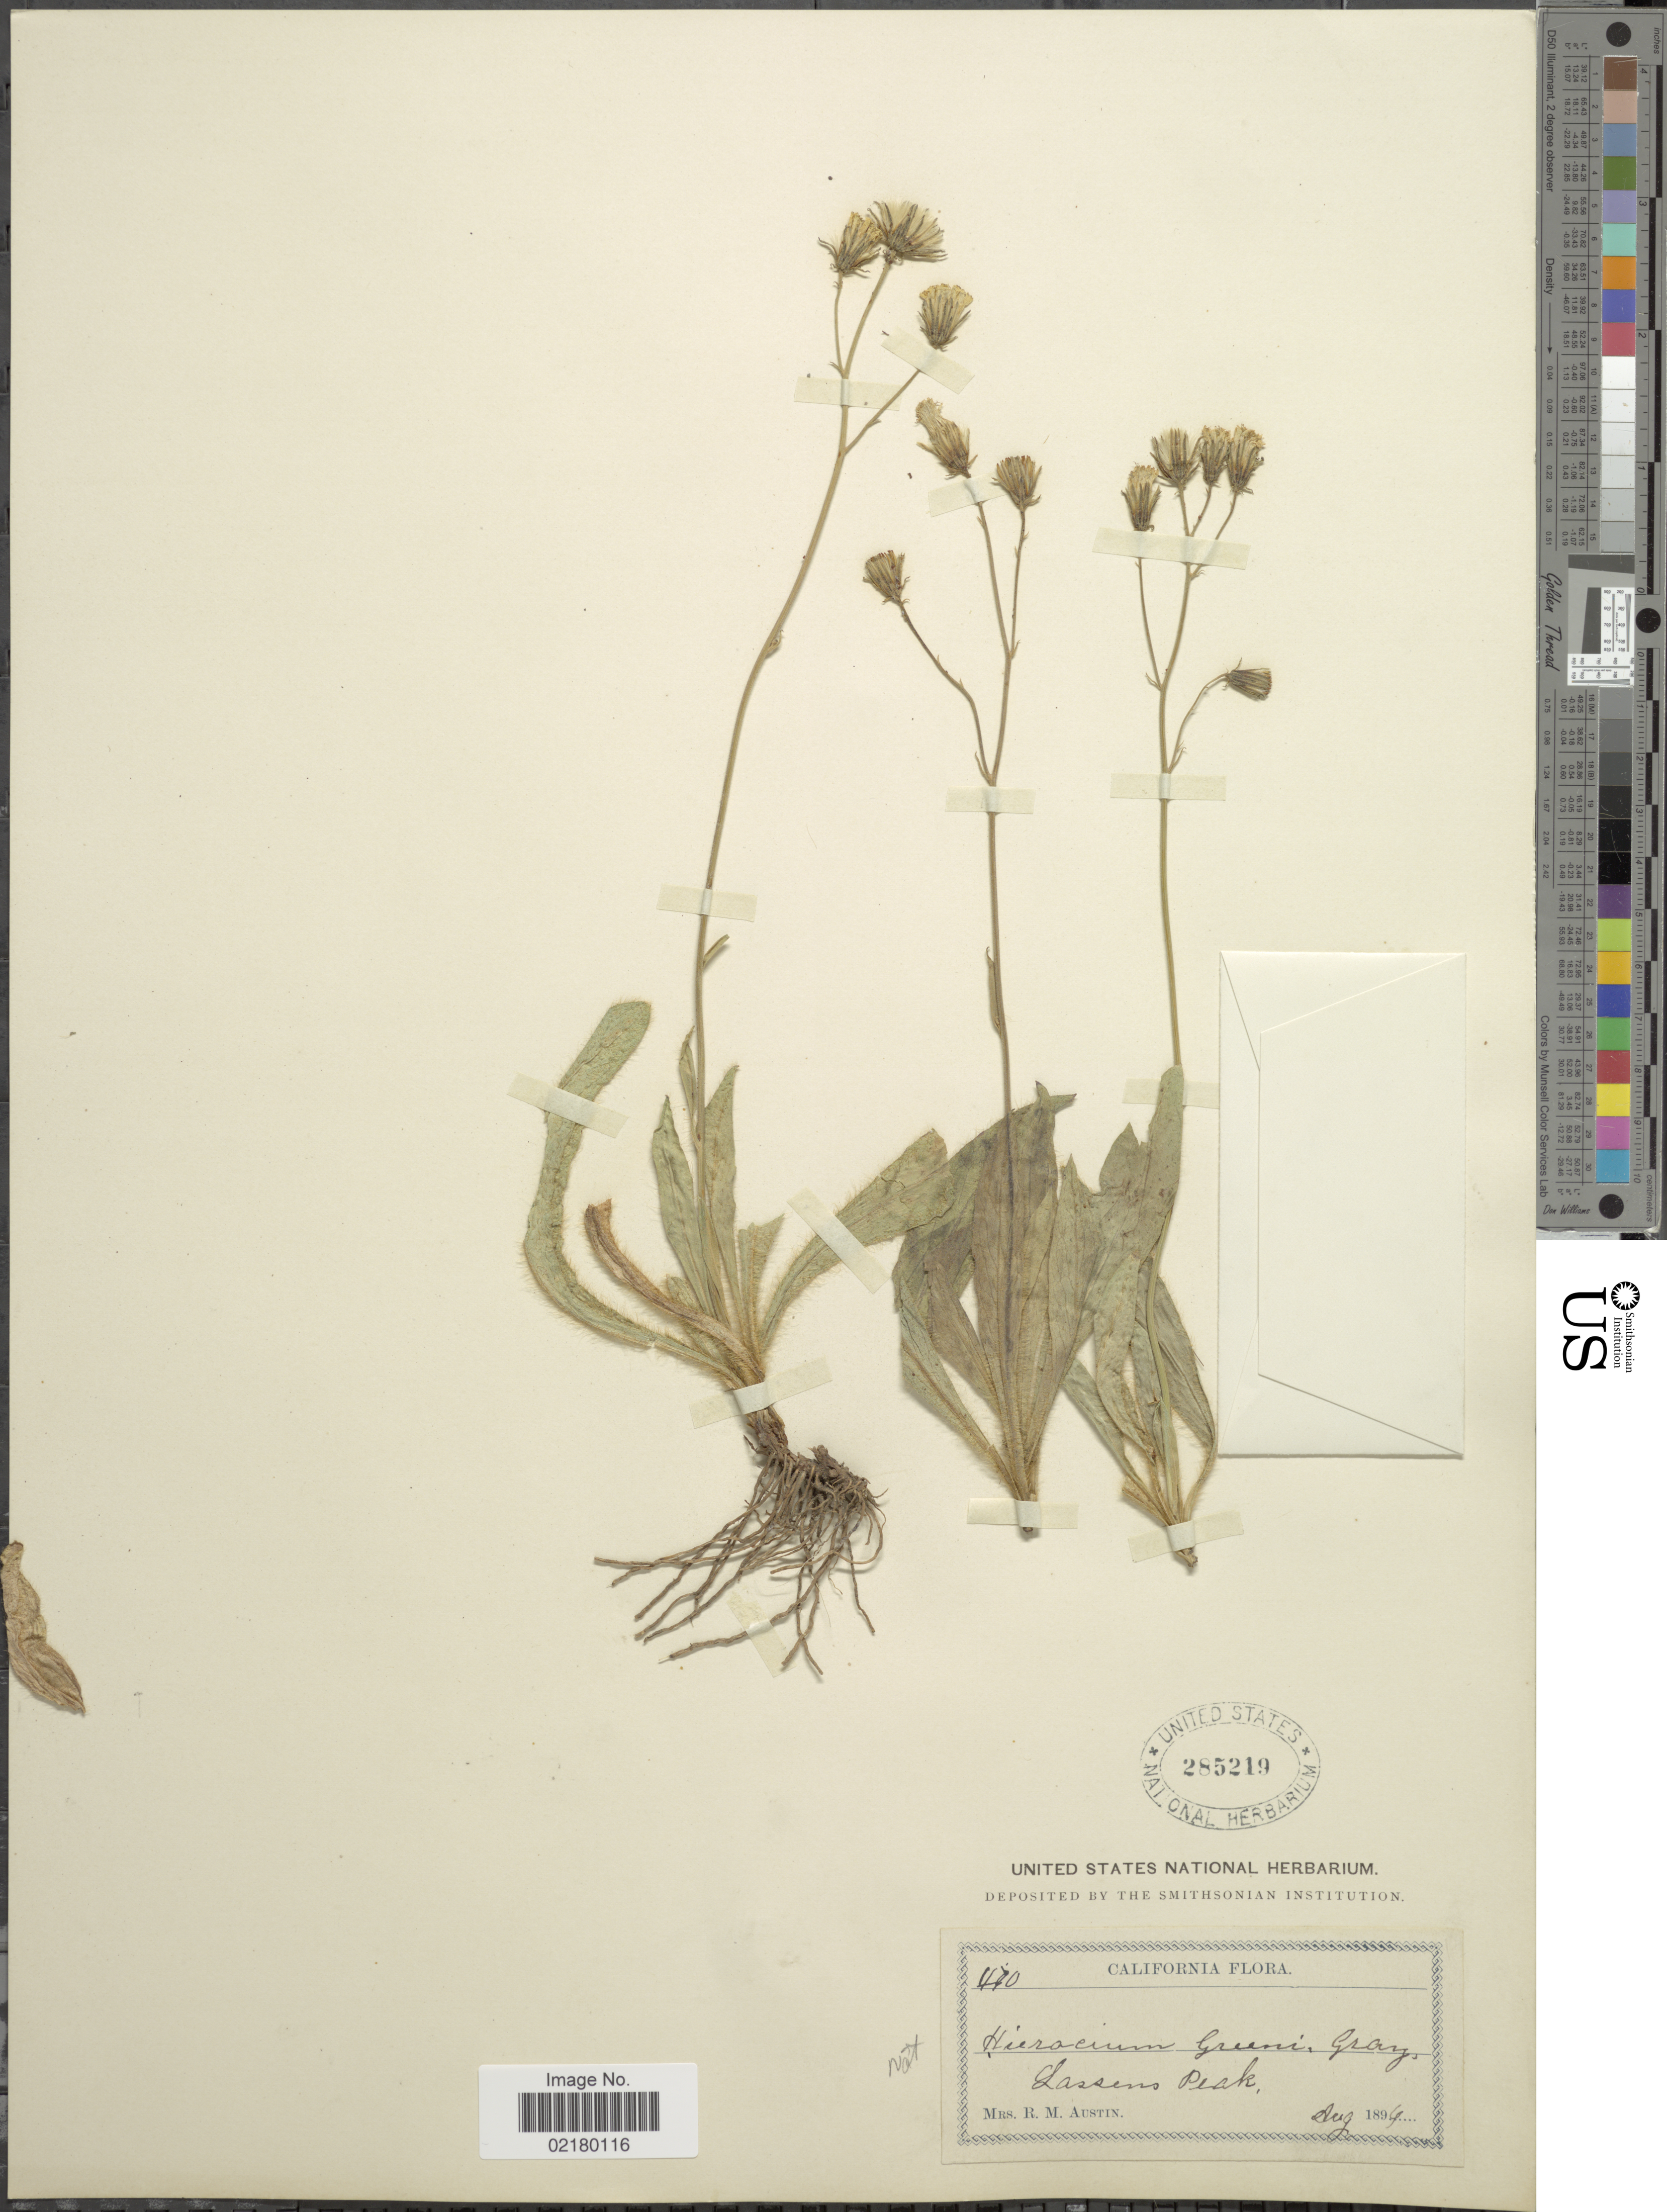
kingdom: Plantae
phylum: Tracheophyta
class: Magnoliopsida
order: Asterales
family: Asteraceae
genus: Hieracium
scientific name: Hieracium greenei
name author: A. Gray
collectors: R. Austin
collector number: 470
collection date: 1896-08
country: United States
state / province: California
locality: Lassen Peak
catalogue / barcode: US 285219